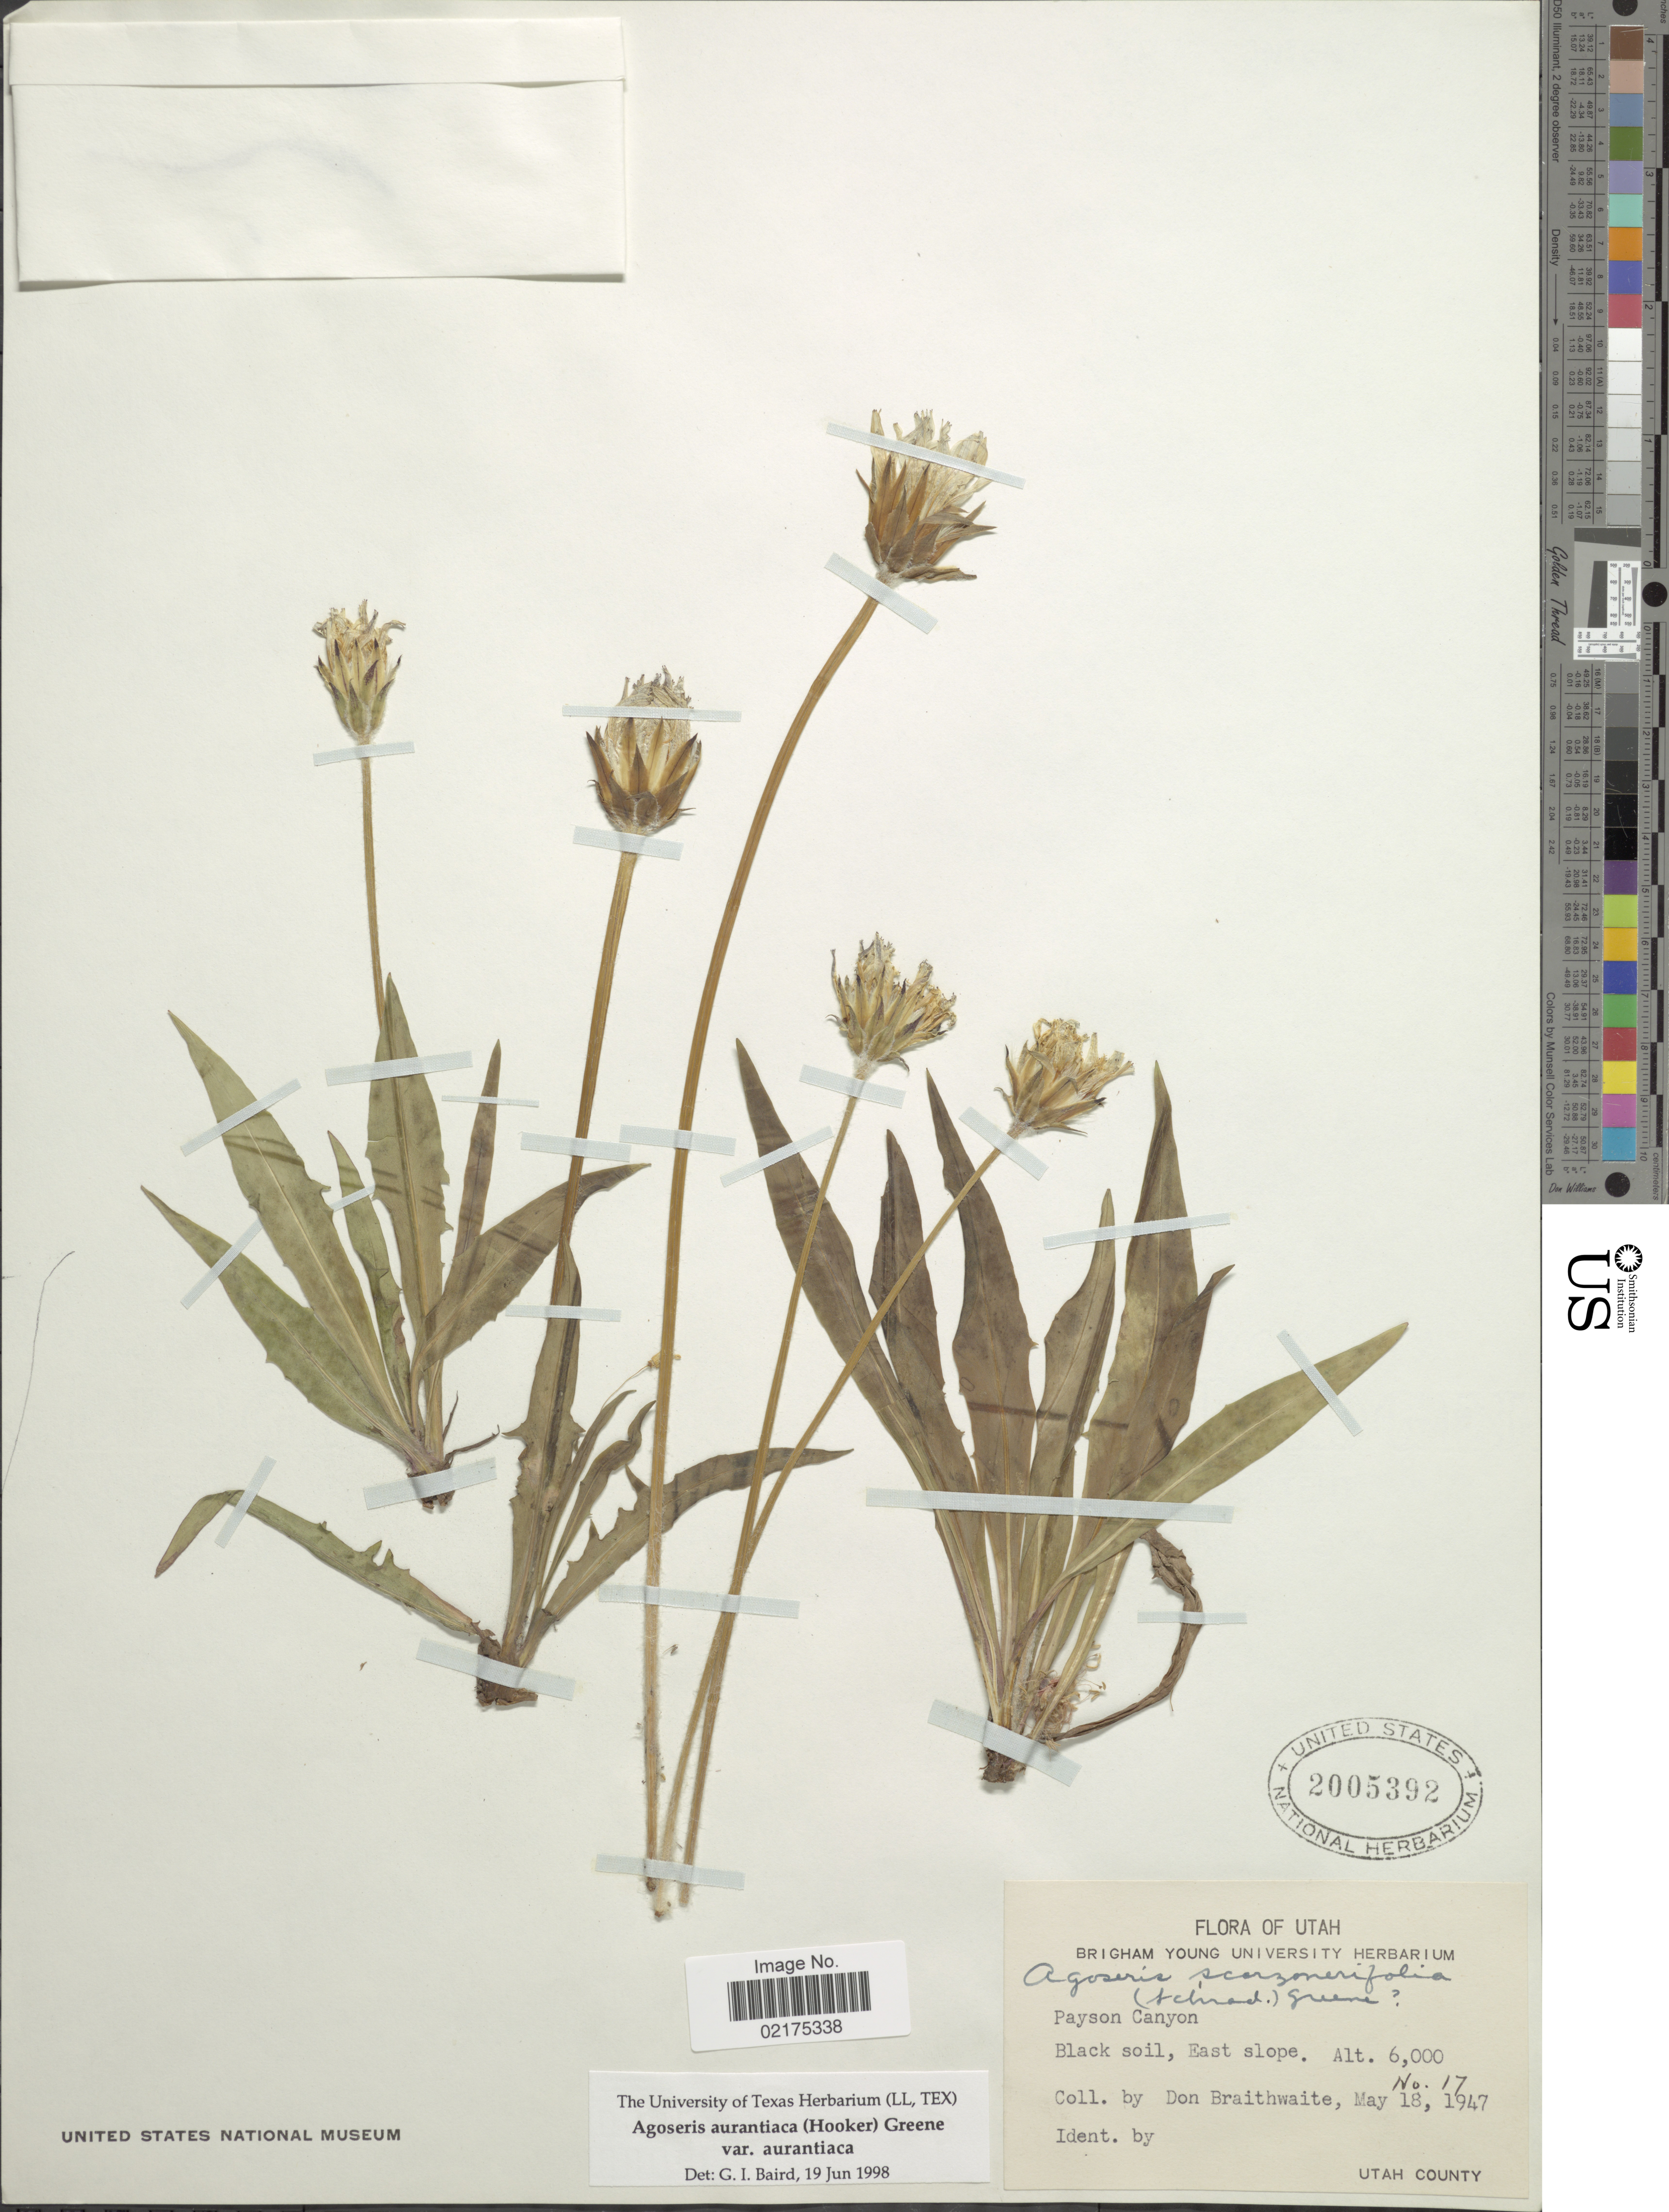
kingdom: Plantae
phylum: Tracheophyta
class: Magnoliopsida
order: Asterales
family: Asteraceae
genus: Agoseris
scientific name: Agoseris aurantiaca var. aurantiaca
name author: (Hook.) Greene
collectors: D. Braithwaite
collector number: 17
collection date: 1947-05-18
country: United States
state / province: Utah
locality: Payson Canyon, Black soil, East slope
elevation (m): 1829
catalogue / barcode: US 2005392